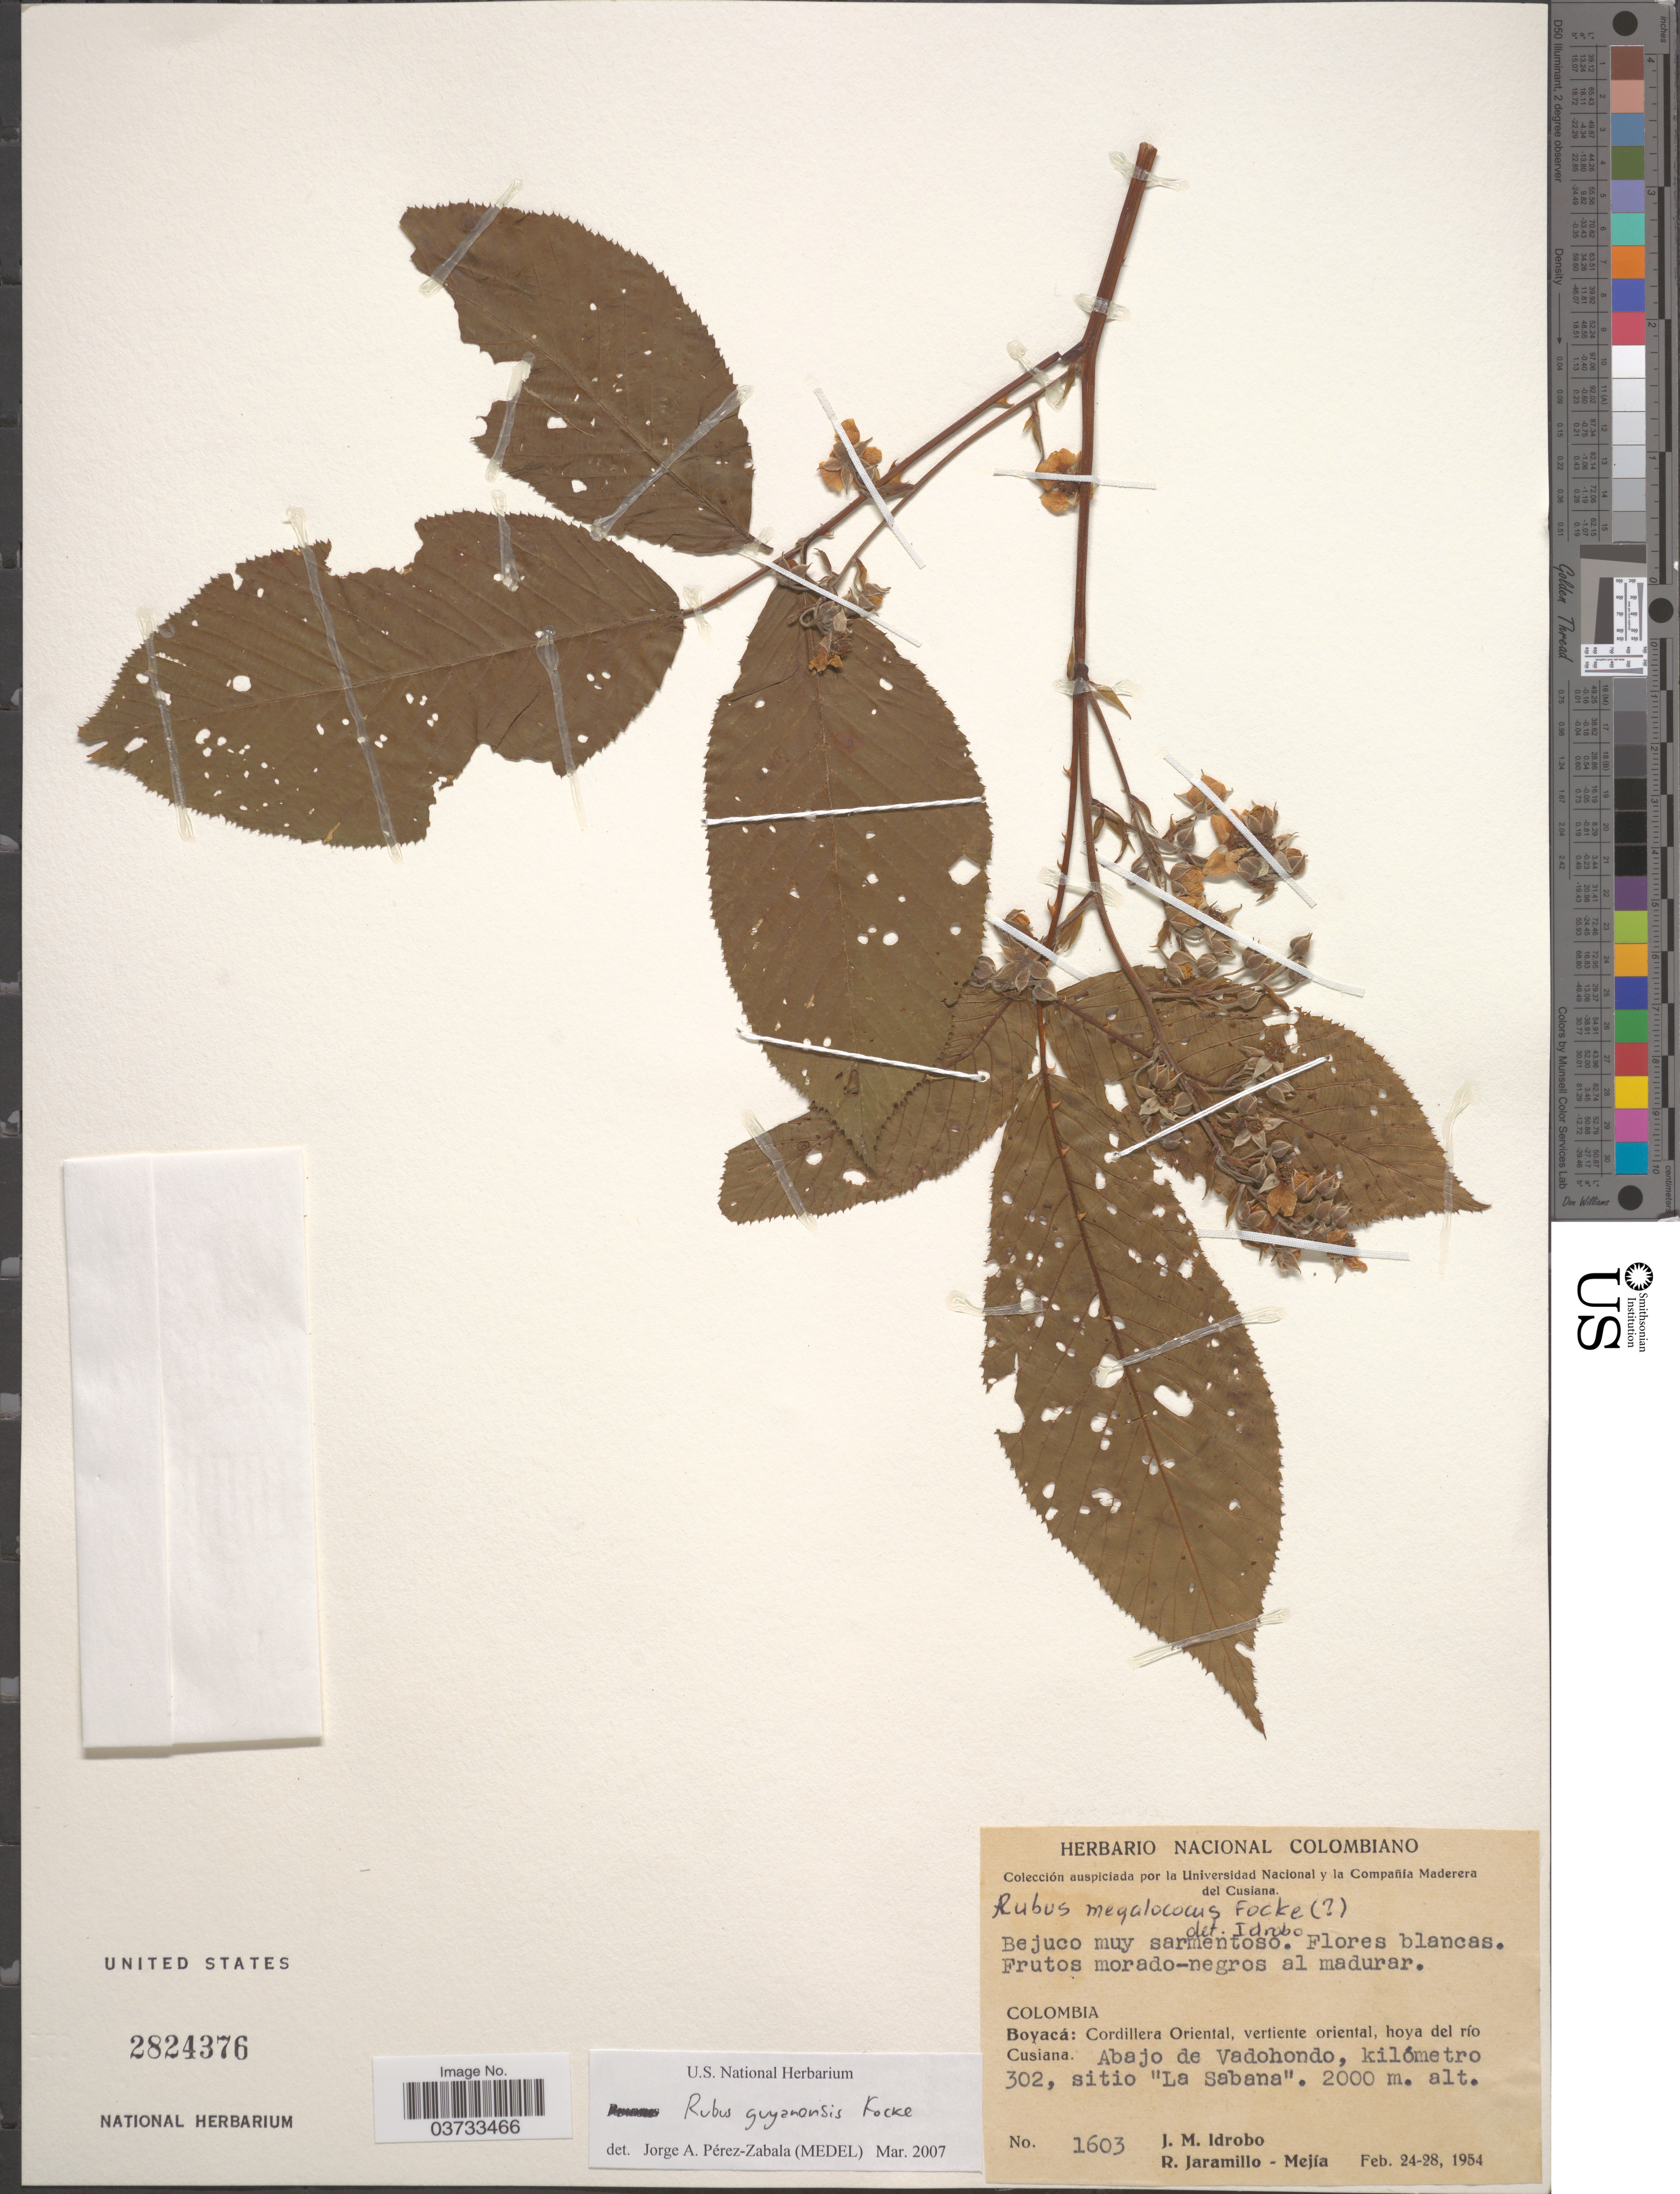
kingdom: Plantae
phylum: Tracheophyta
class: Magnoliopsida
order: Rosales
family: Rosaceae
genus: Rubus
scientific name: Rubus guyanensis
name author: Focke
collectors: J. M. Idrobo & R. Jaramillo M.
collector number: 1603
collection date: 1954-02-24/1954-02-28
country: Colombia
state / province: Boyacá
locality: Cordillera Oriental, vertiente oriental, hoya del río Cusiana. Abajo de Vadohondo, kilómetro 302, sitio "La Sabana".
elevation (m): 2000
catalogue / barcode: US 2824376